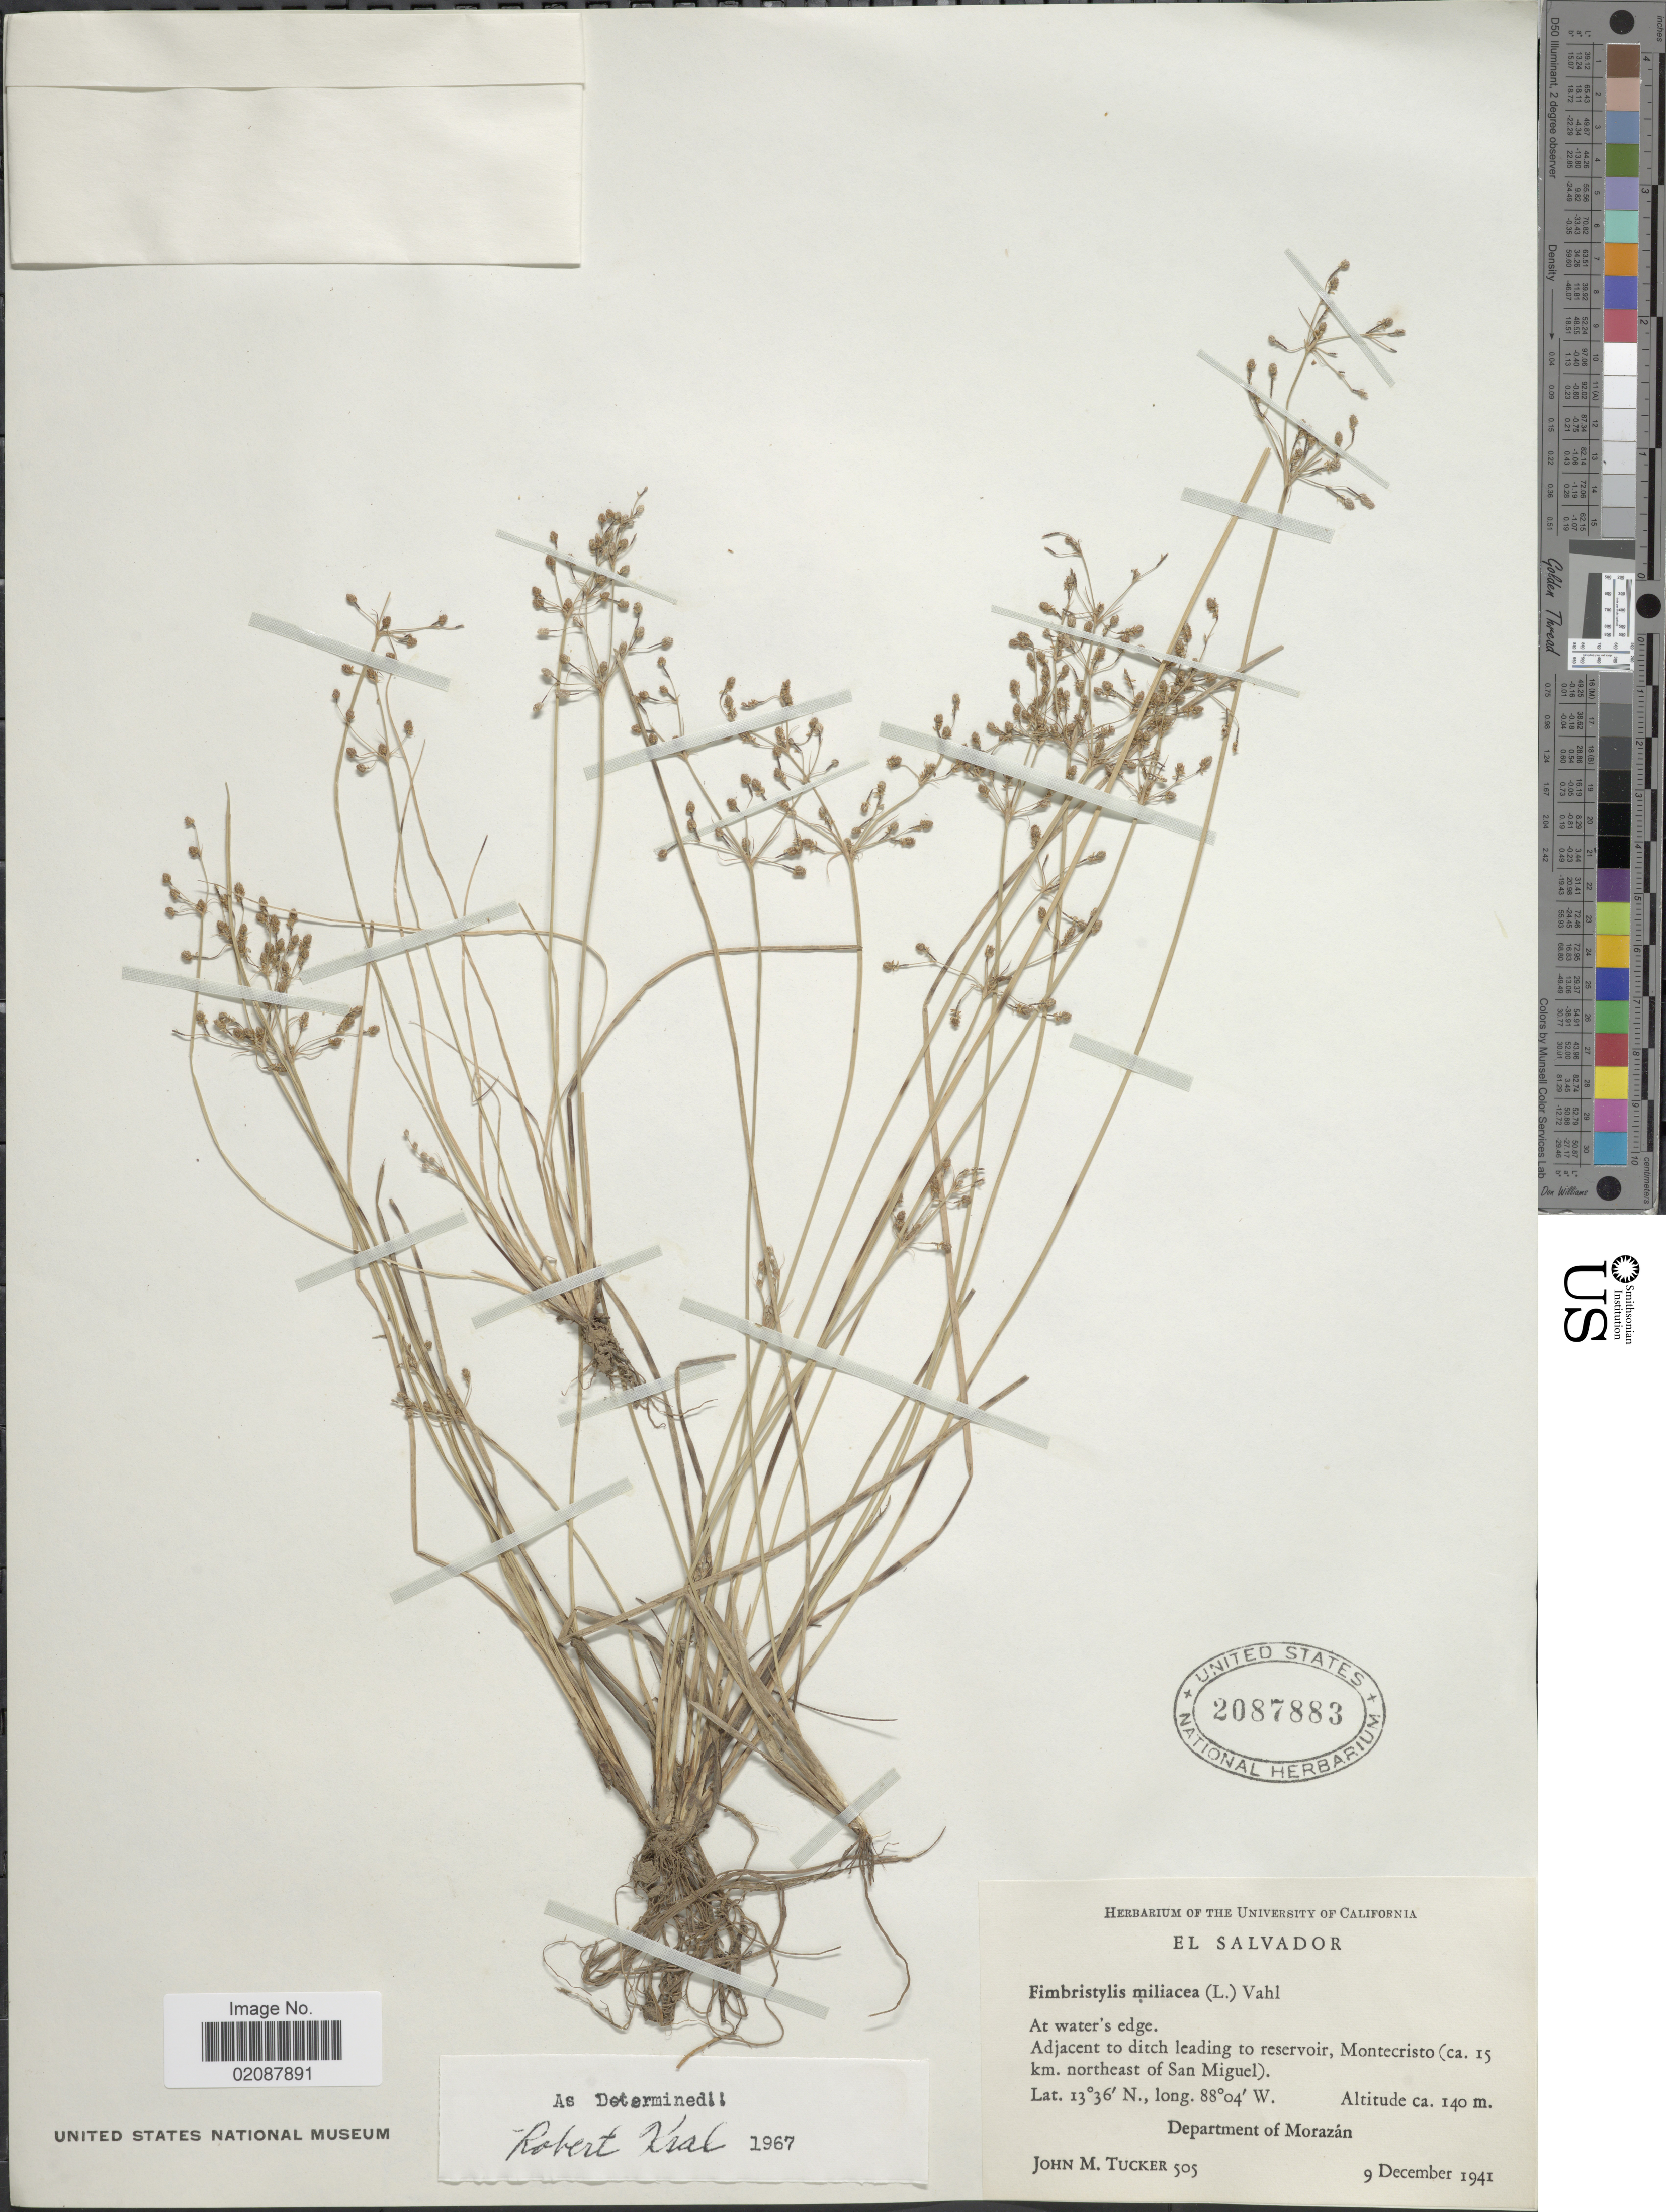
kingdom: Plantae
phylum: Tracheophyta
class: Liliopsida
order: Poales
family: Cyperaceae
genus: Fimbristylis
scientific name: Fimbristylis littoralis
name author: Gaudich.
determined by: Strong, M. T., (US), Smithsonian Institution - National Museum of Natural History (UNITED STATES)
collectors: J. M. Tucker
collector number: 505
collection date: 1941-12-09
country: El Salvador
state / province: Morazan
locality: At water's edge. Adjacent to ditch leading to reservoir, Montecristo (ca. 15 km. northeast of San Miguel).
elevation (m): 140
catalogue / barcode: US 2087883